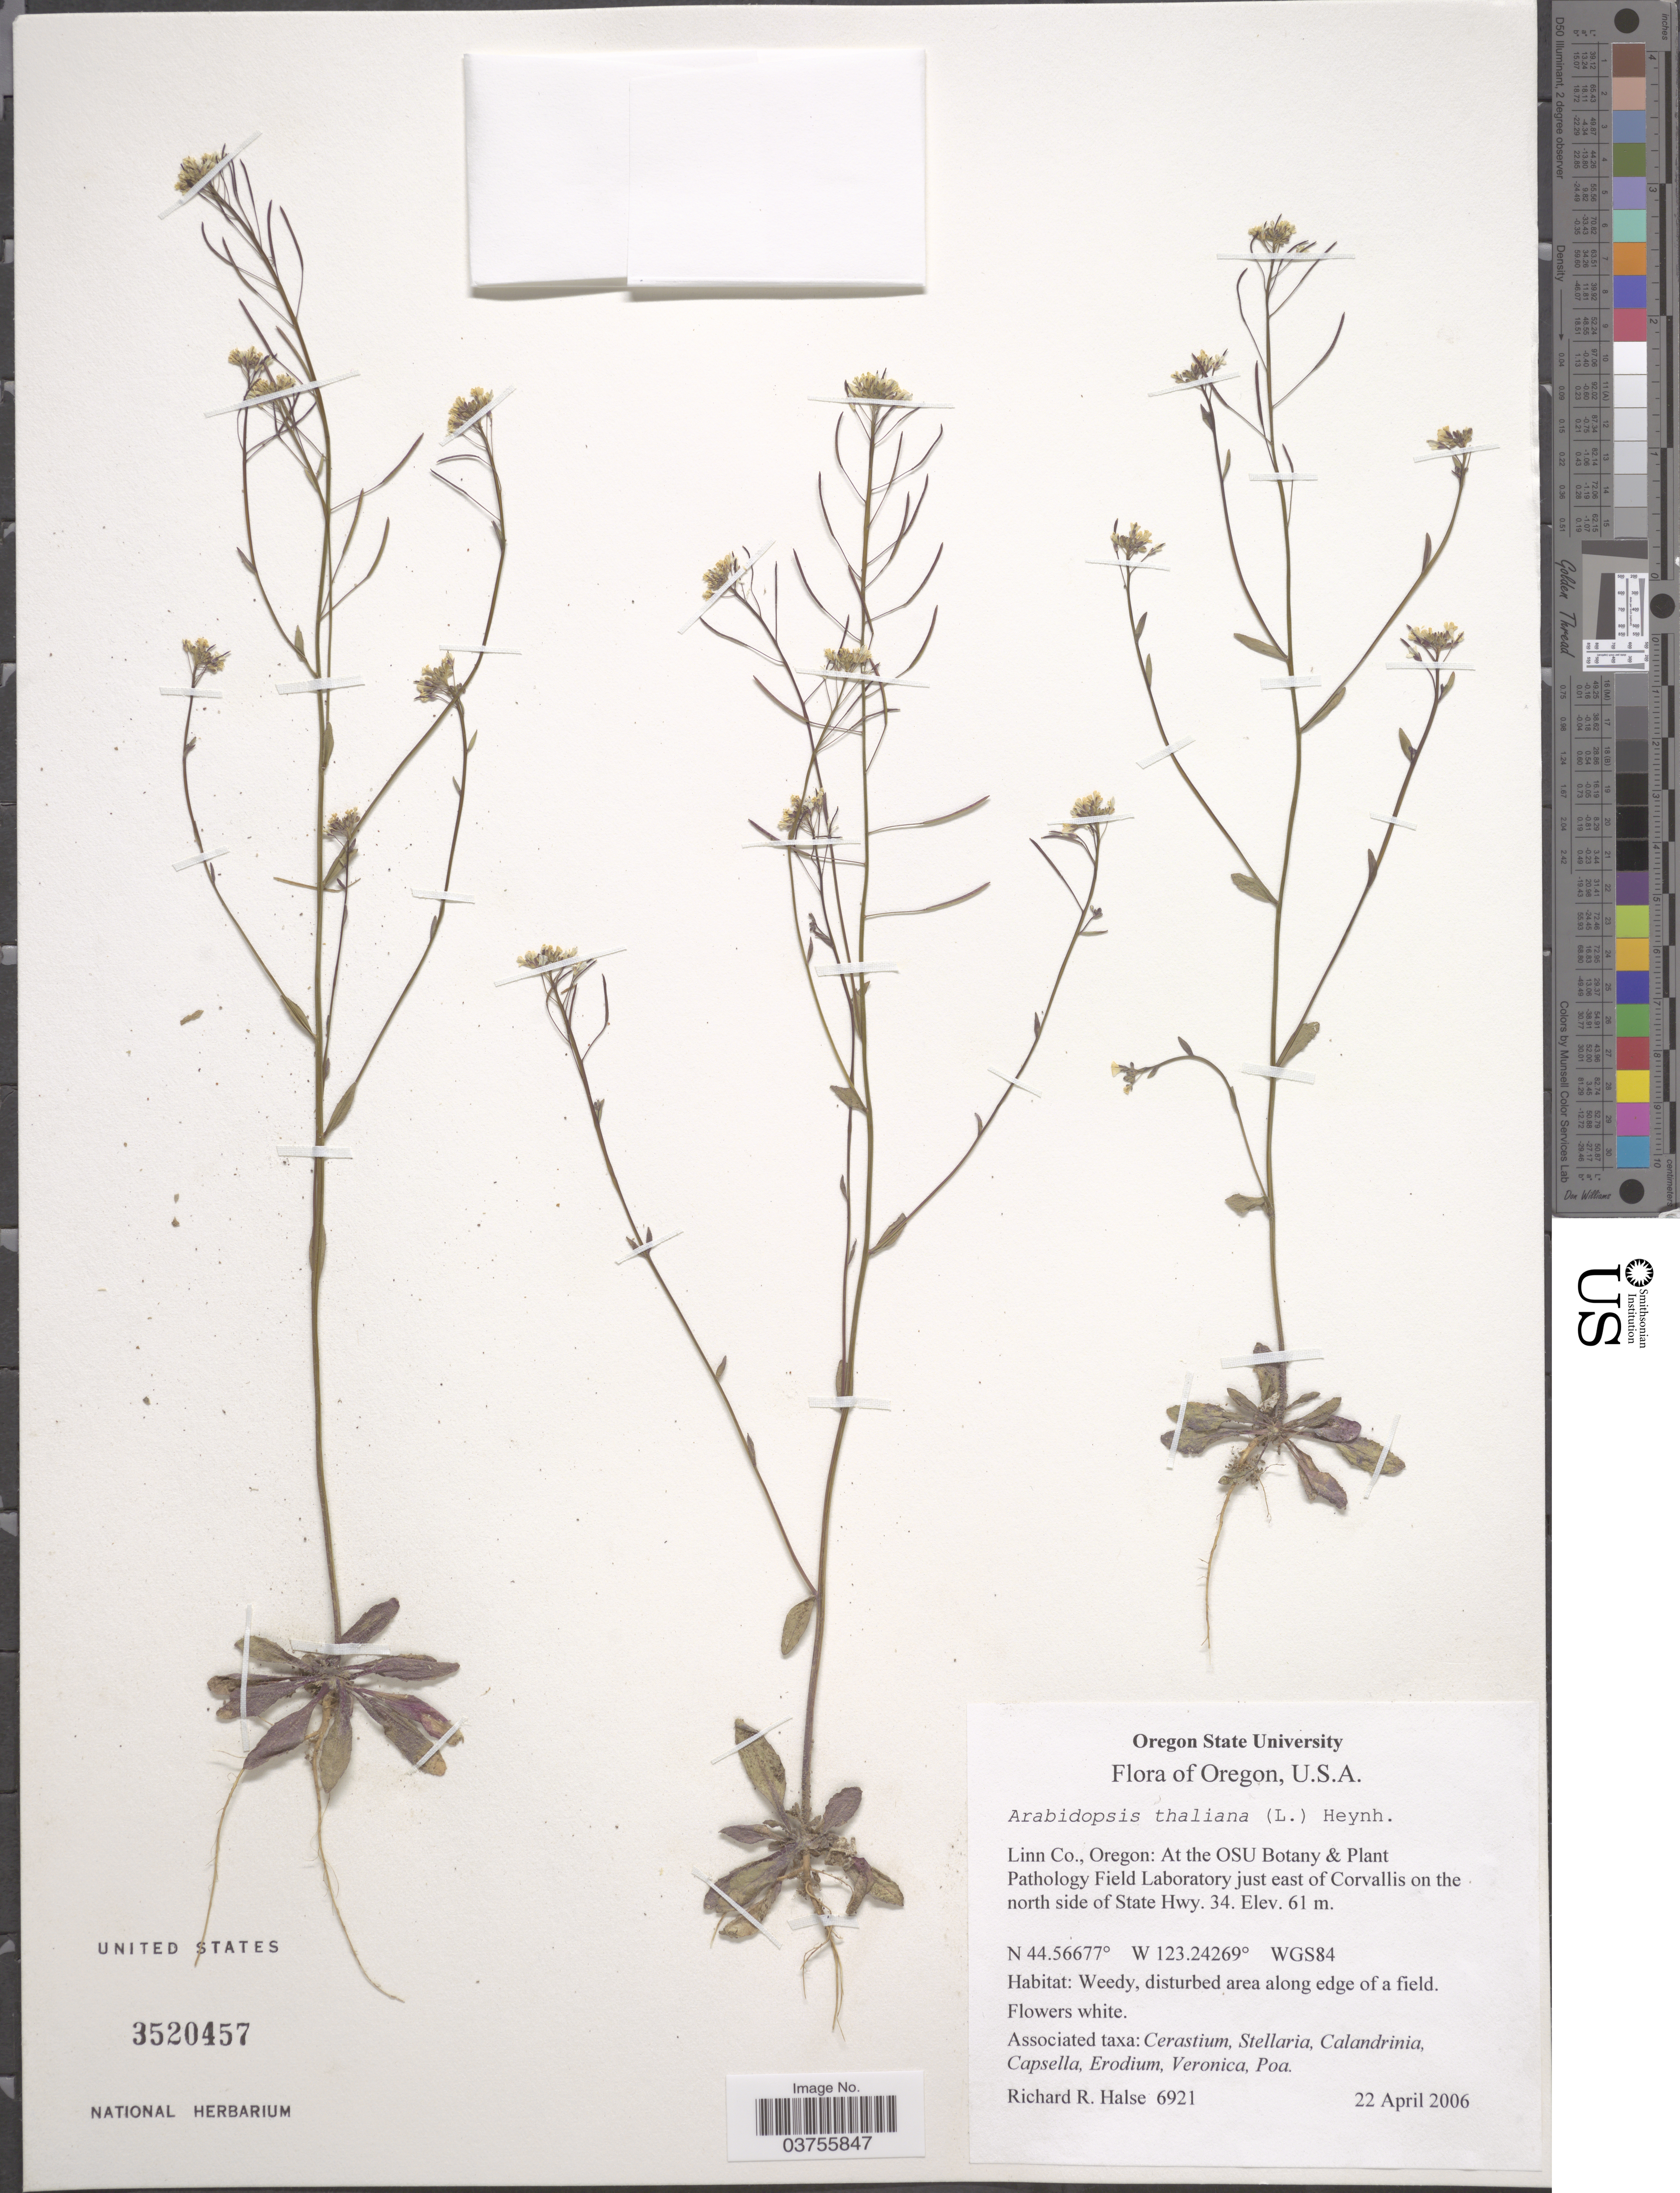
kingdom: Plantae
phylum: Tracheophyta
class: Magnoliopsida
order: Brassicales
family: Brassicaceae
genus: Arabidopsis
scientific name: Arabidopsis thaliana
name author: (L.) Heynh.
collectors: R. Halse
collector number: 6921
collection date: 2006-04-22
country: United States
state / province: Oregon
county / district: Linn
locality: Linn Co.: At the OSU Botany & Plant Pathology Field Laboratory just east of Corvallis on the north side of State Hwy. 34.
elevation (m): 61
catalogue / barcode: US 3520457